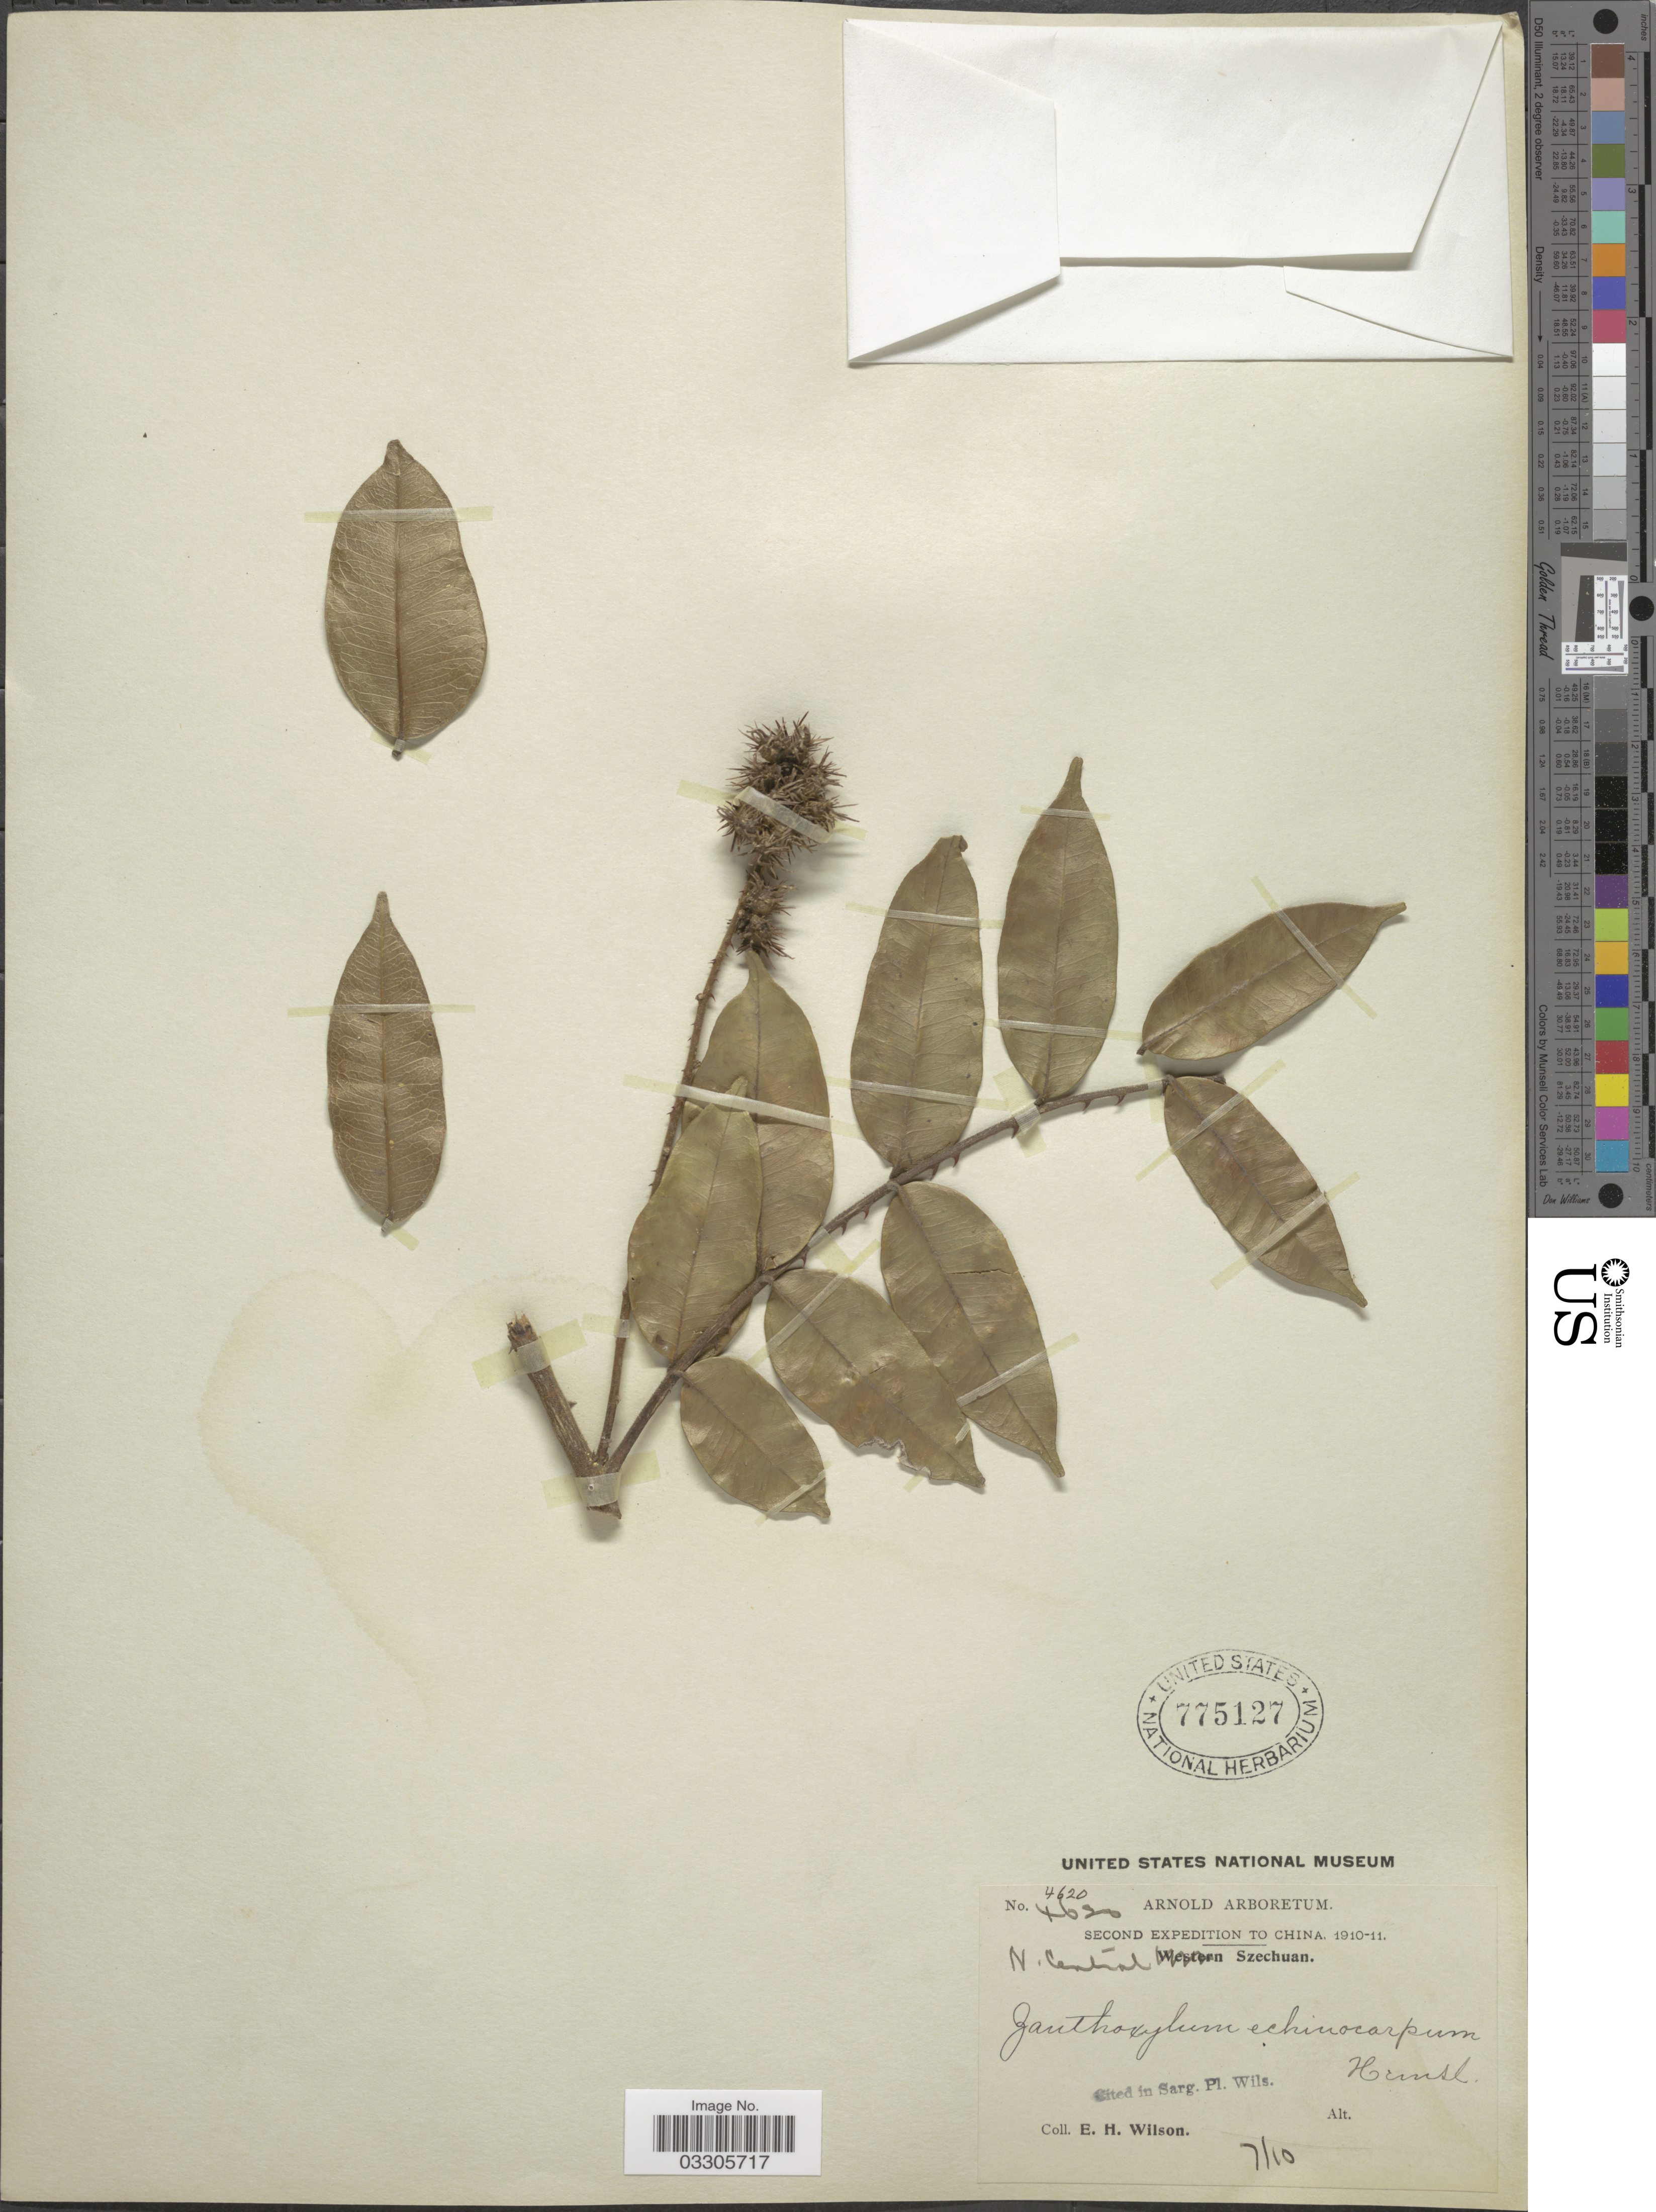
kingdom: Plantae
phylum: Tracheophyta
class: Magnoliopsida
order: Sapindales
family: Rutaceae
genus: Zanthoxylum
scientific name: Zanthoxylum echinocarpum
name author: Hemsl.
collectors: E. Wilson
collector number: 4620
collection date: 1910-07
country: China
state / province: Sichuan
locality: N. Central Szechuan.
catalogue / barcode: US 775127